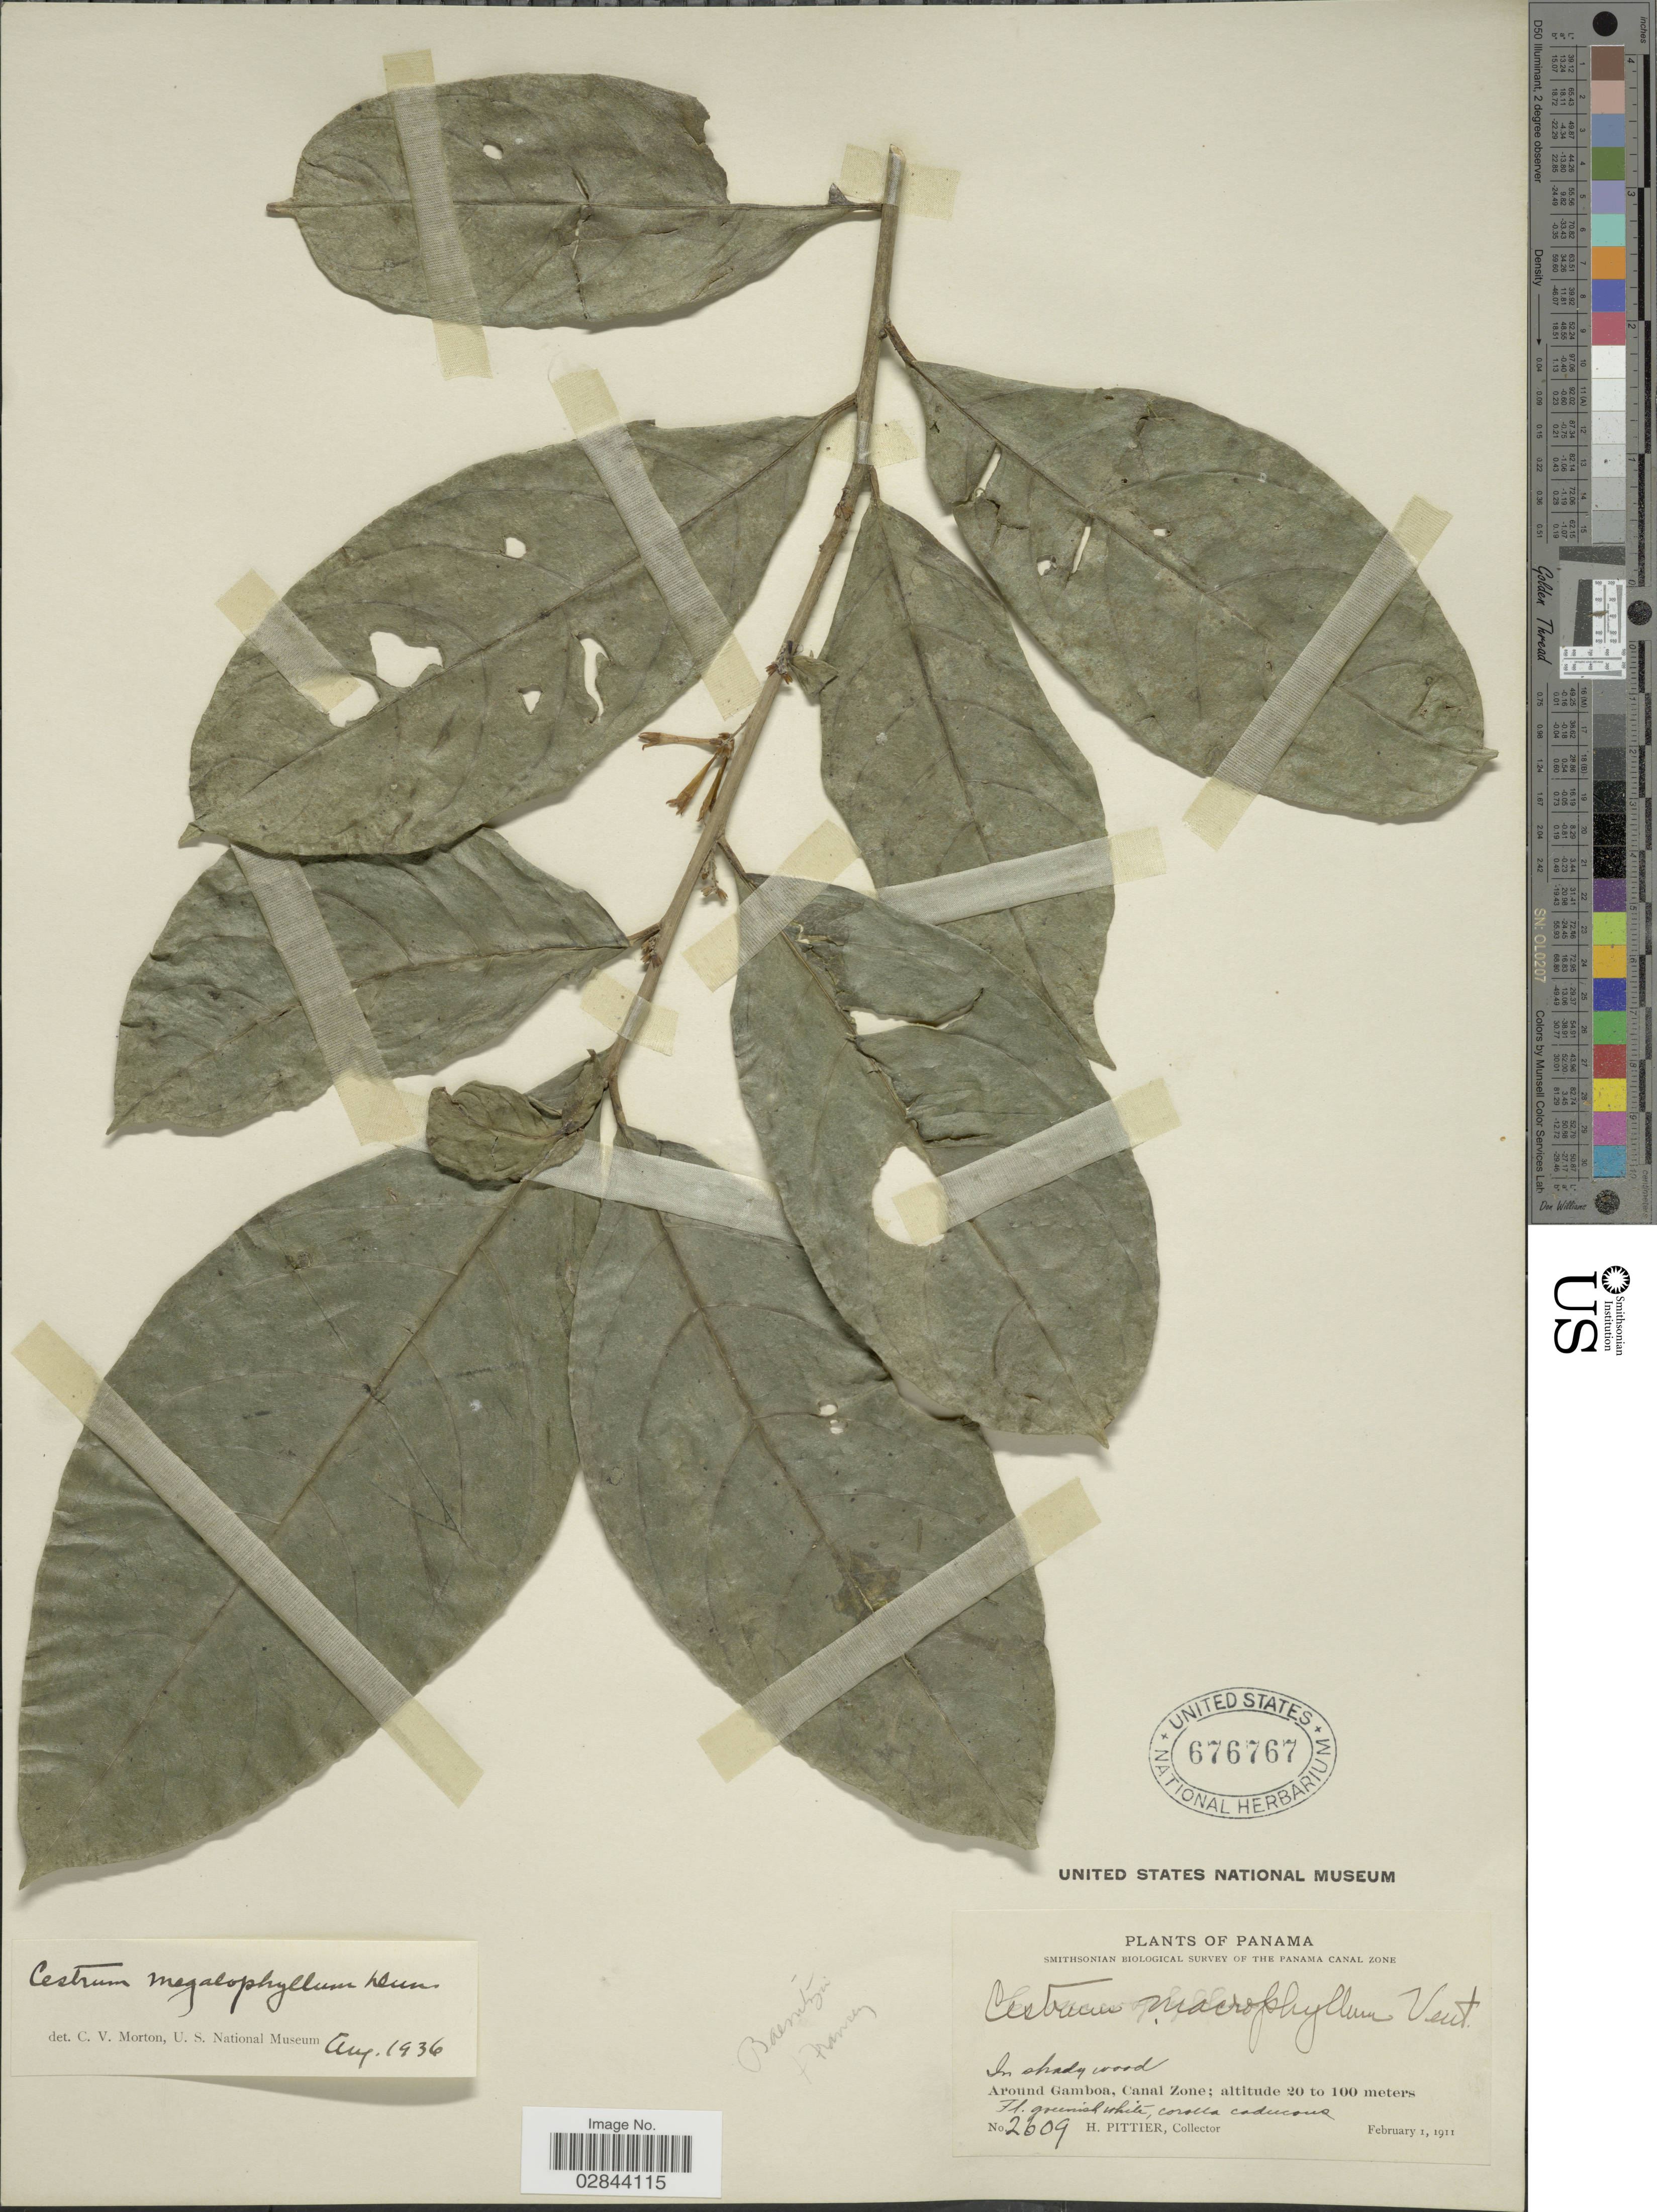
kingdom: Plantae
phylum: Tracheophyta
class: Magnoliopsida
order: Solanales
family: Solanaceae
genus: Cestrum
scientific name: Cestrum schlechtendahlii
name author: G. Don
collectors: H. F. Pittier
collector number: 2609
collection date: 1911-02-01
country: Panama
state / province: Colón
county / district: Canal Zone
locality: Around Gamboa, Canal Zone.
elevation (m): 20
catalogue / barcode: US 676767